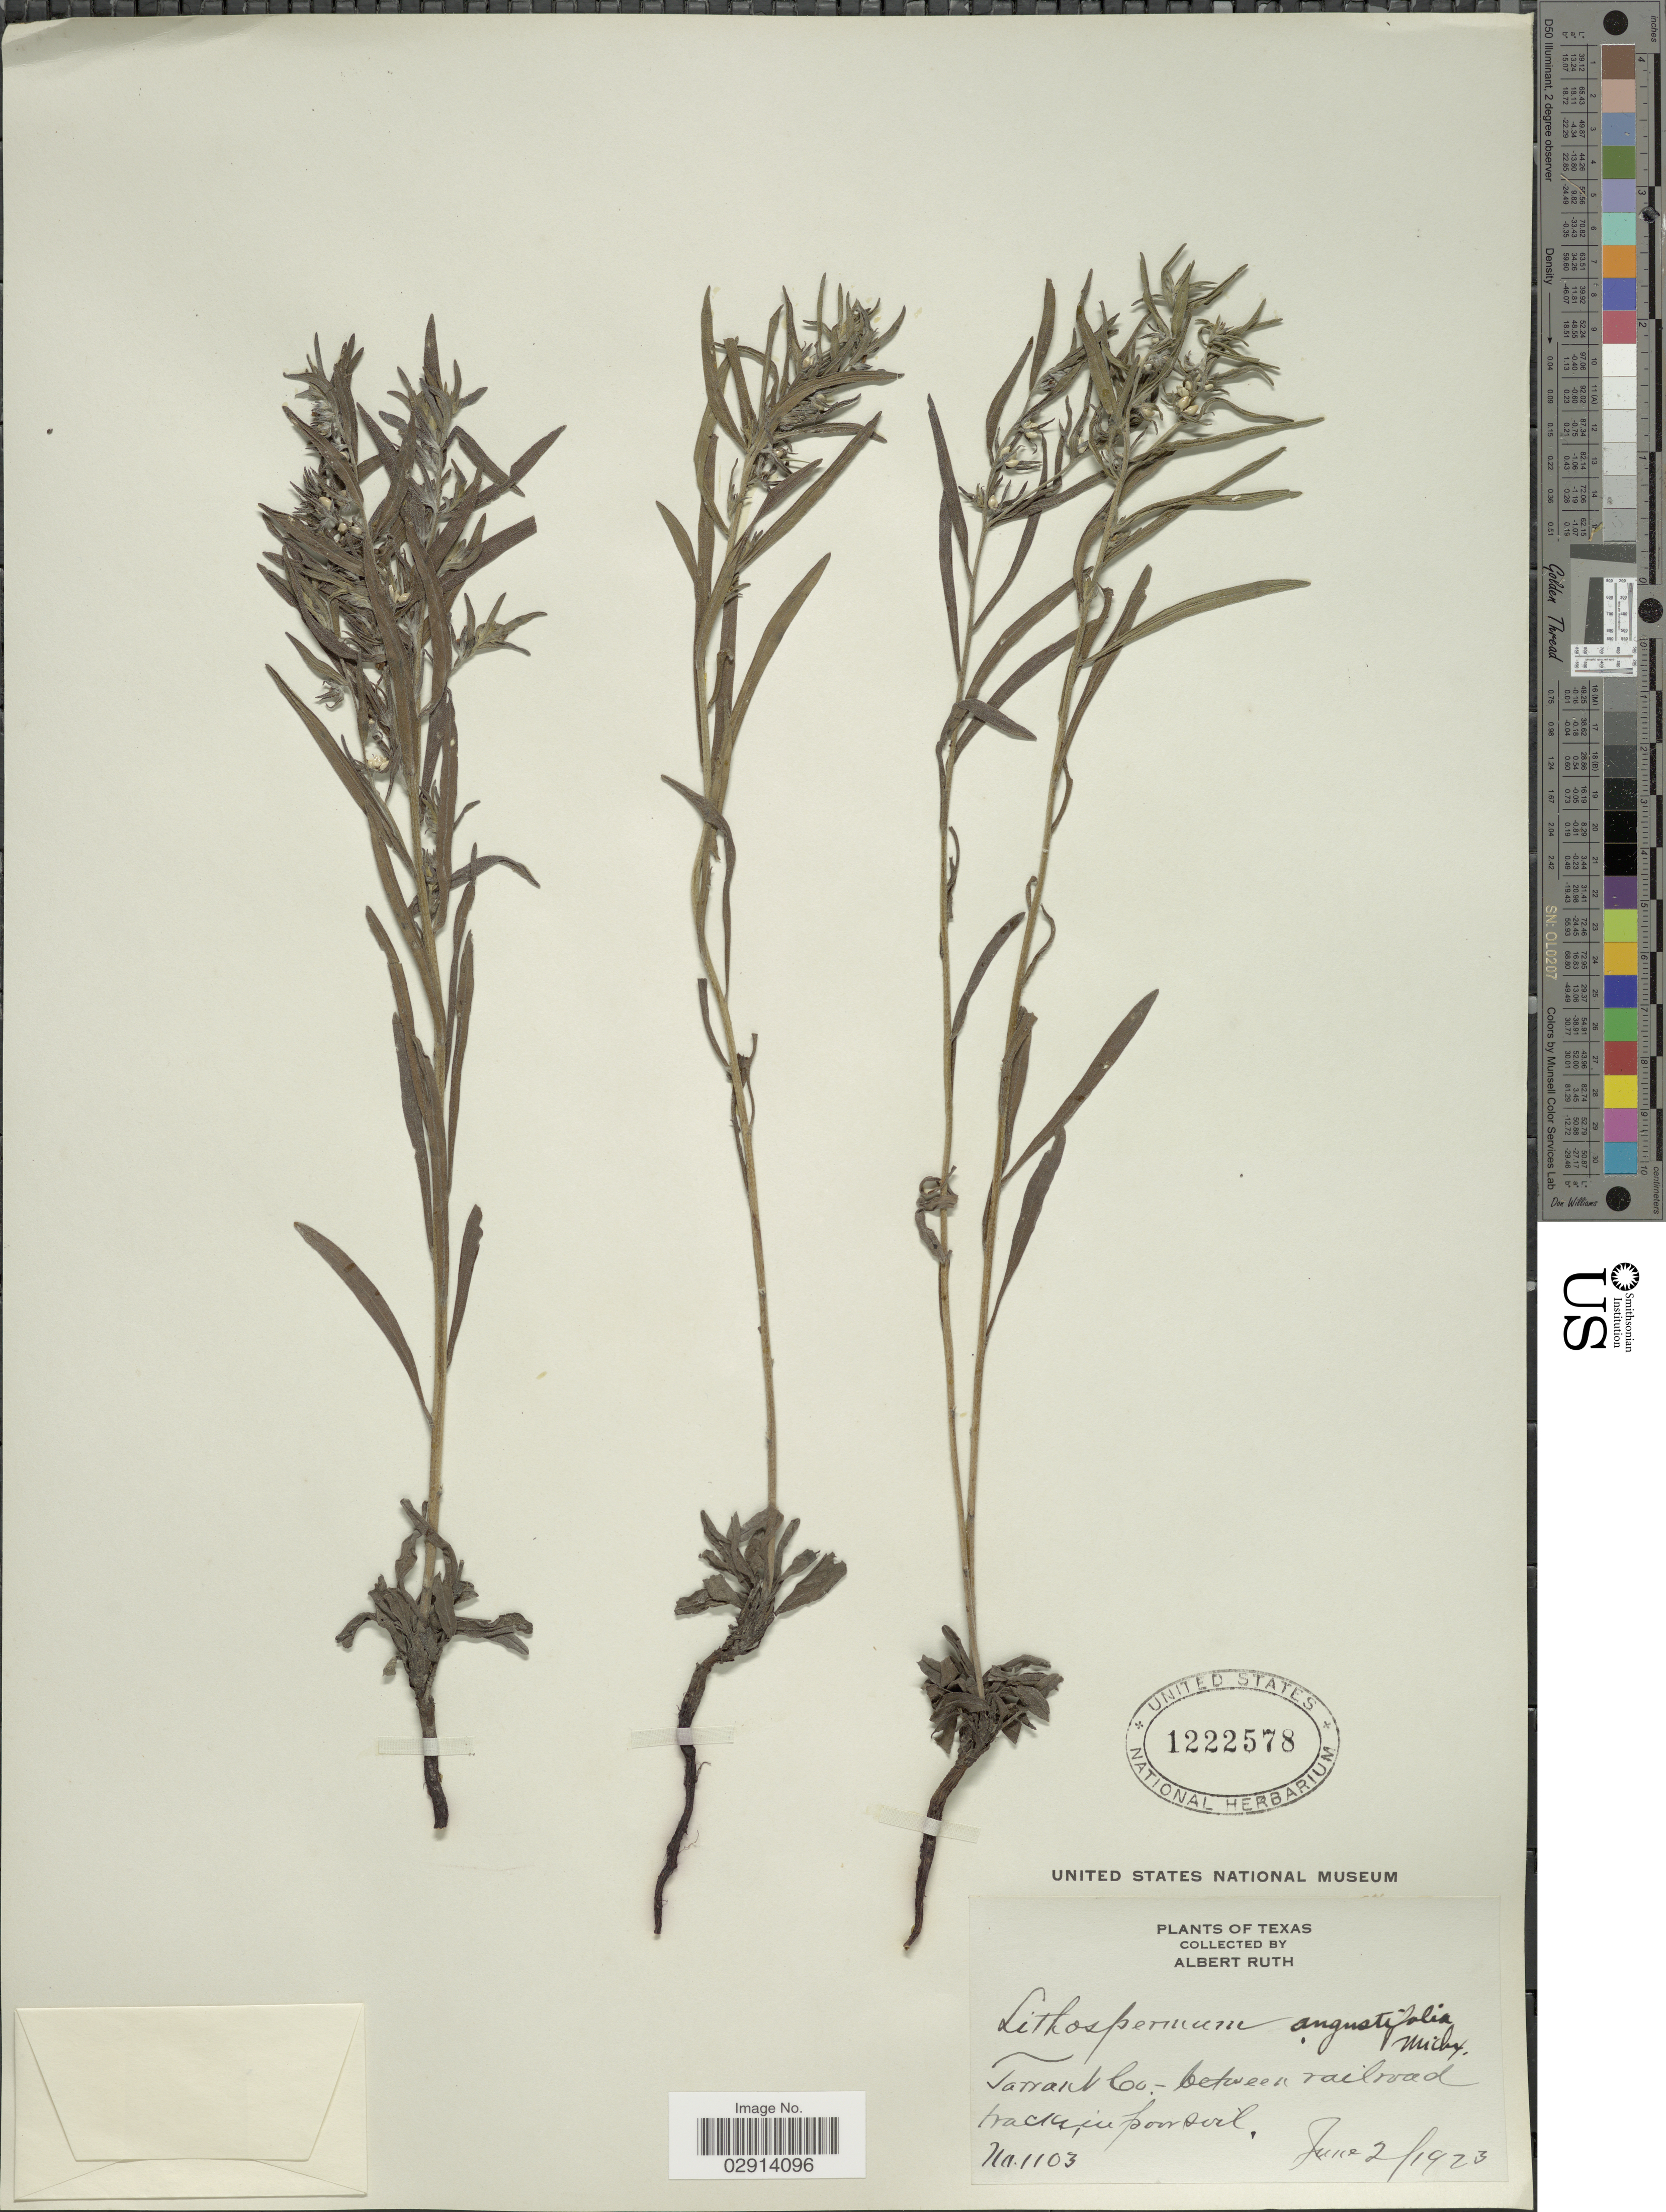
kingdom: Plantae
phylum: Tracheophyta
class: Magnoliopsida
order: Boraginales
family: Boraginaceae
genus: Lithospermum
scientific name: Lithospermum incisum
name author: Lehm.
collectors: A. Ruth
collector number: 1103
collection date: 1923-06-02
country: United States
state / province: Texas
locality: Tarrant Co. - between railroad tracks.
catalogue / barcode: US 1222578